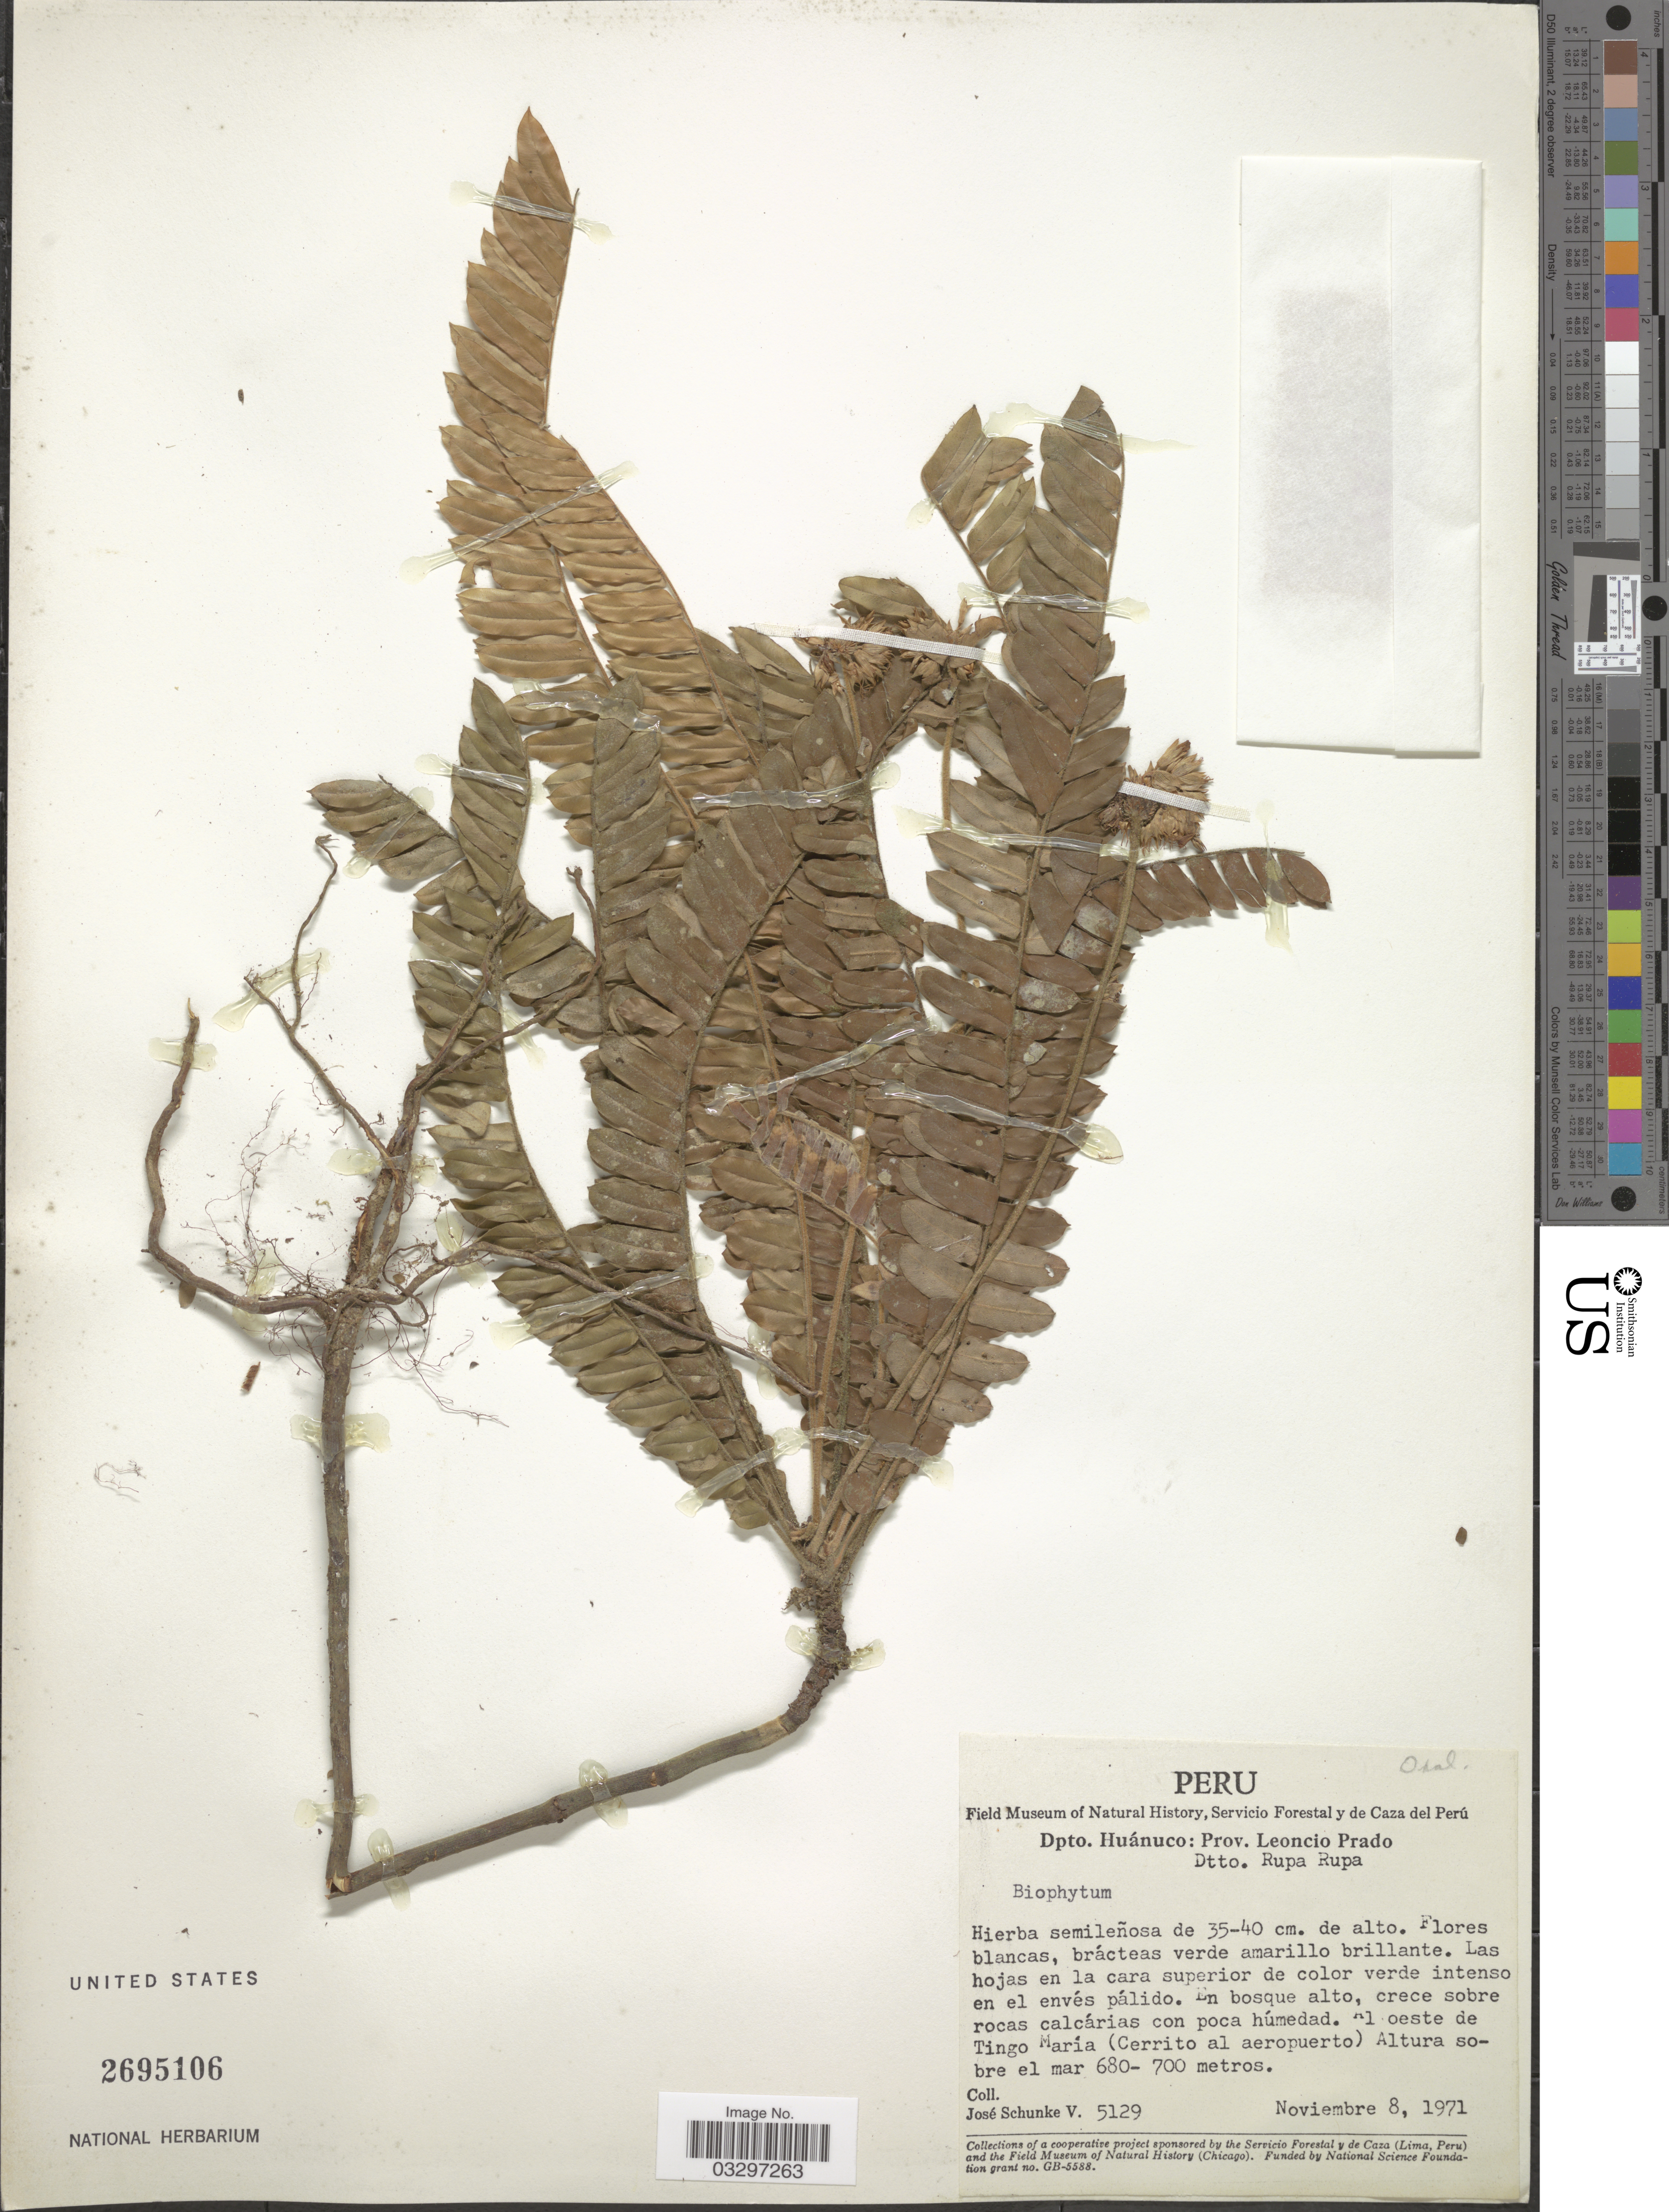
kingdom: Plantae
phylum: Tracheophyta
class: Magnoliopsida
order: Oxalidales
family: Oxalidaceae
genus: Biophytum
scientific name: Biophytum sp.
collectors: J. Schunke Vigo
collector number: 5129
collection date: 1971-11-08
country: Peru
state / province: Huánuco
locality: Dpto. Huánuco: Prov. Leoncio Prado. Dtto. Rupa Rupa. Al oeste de Tingo María (Cerrito al aeropuerto).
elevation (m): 680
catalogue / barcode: US 2695106